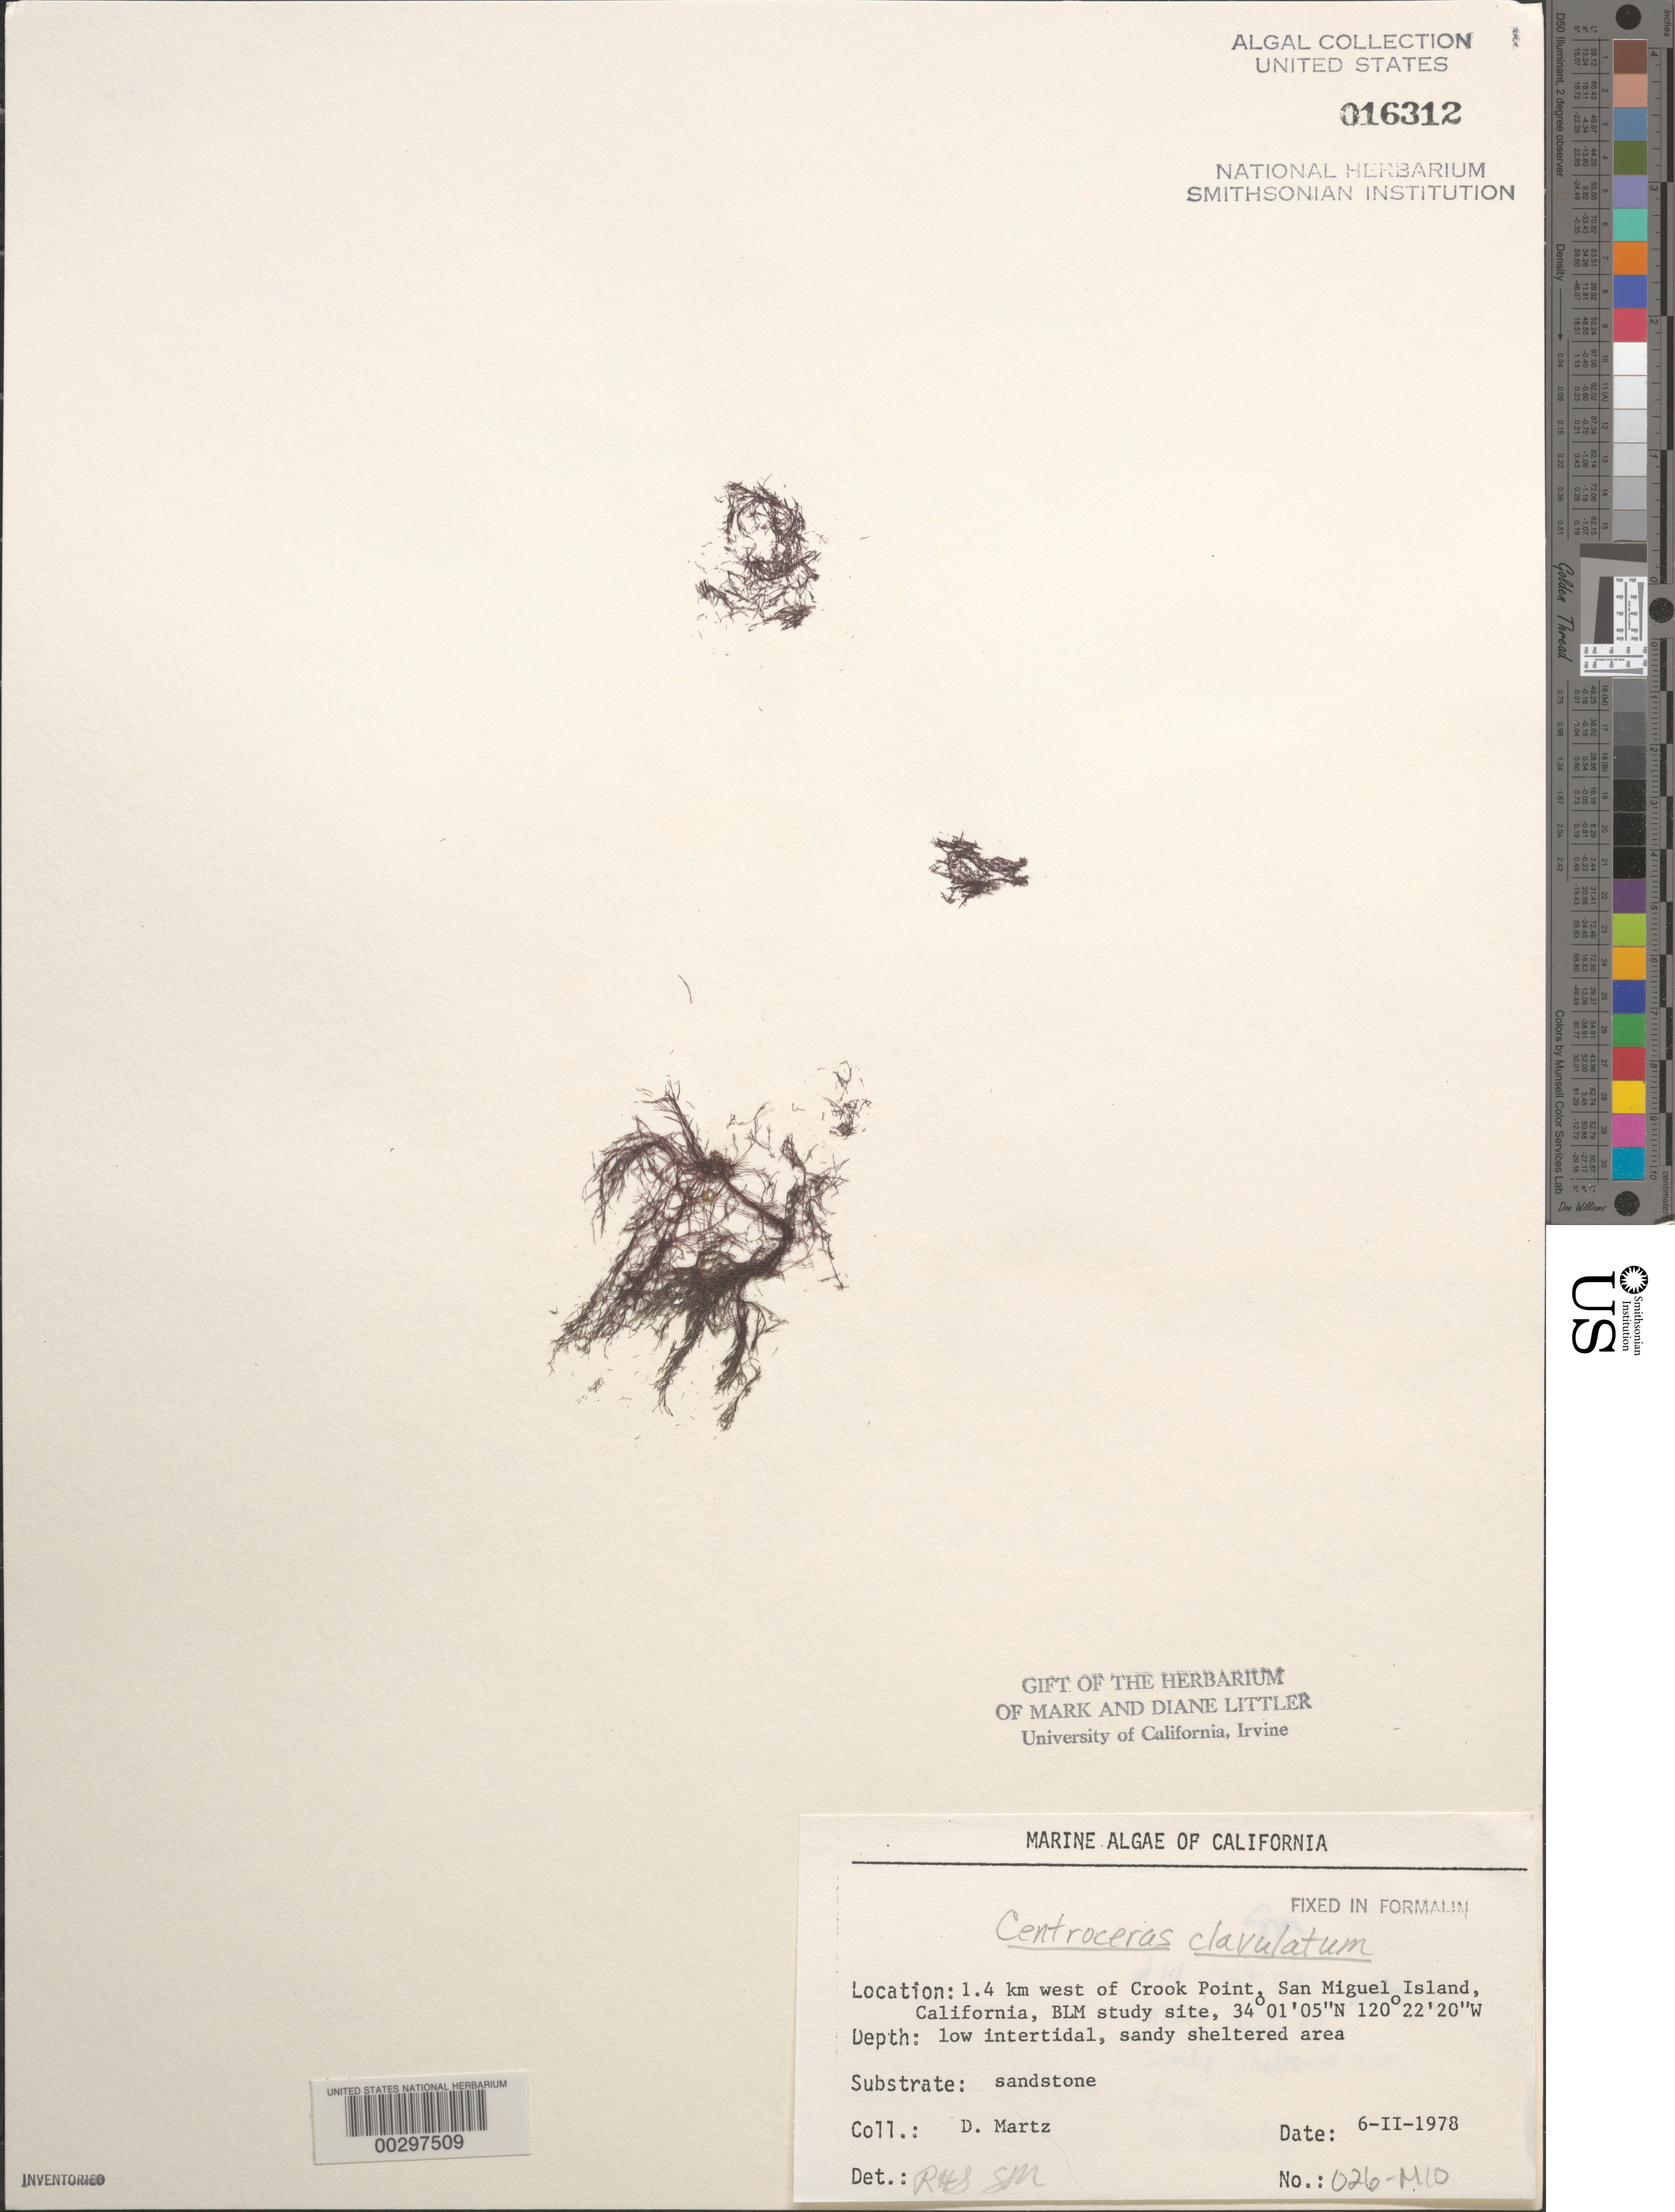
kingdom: Plantae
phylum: Rhodophyta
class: Florideophyceae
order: Ceramiales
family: Ceramiaceae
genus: Centroceras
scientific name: Centroceras clavulatum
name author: (C. Agardh) Mont.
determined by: Sims, Robert H.; Murray, S. N.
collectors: D. Martz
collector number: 026-mio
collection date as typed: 06 Feb 1978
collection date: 1978-02-06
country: United States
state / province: California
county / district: Santa Barbara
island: San Miguel Island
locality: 1.4 km north of Crook Point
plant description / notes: BLM-SOCALBIGHT Rocky Intertidal Survey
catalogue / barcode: US 16312